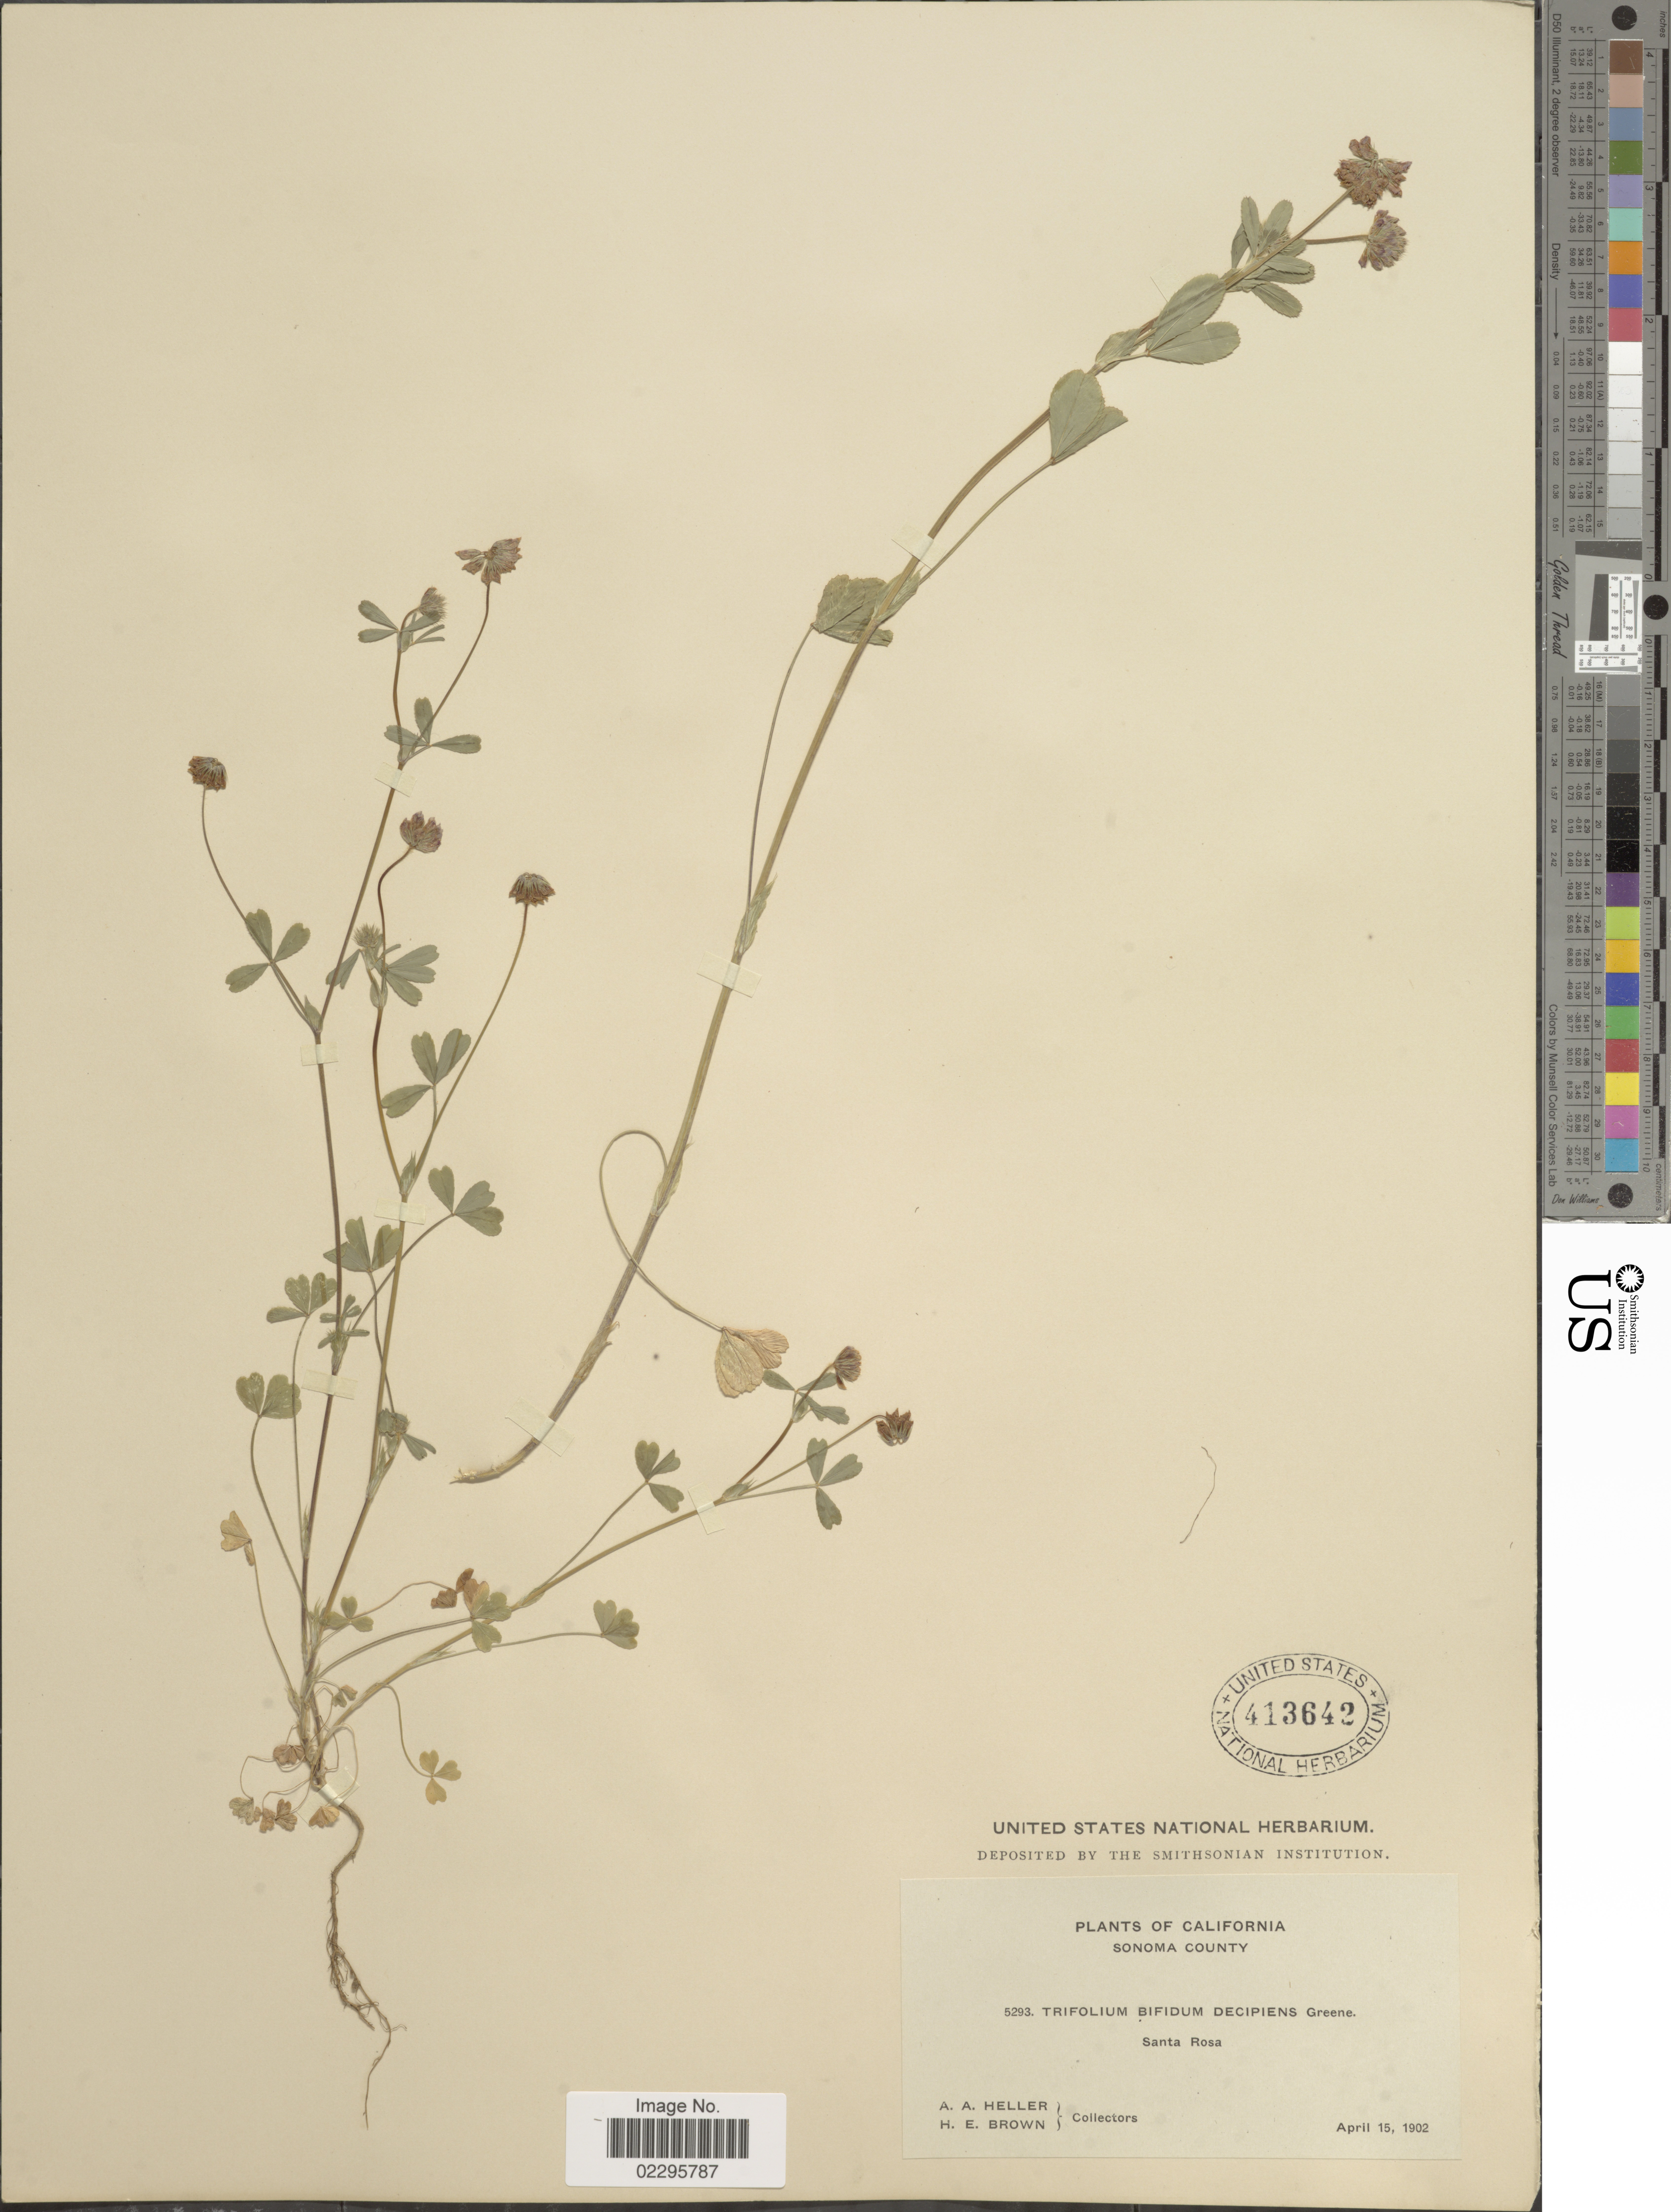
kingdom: Plantae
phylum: Tracheophyta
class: Magnoliopsida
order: Fabales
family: Fabaceae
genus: Trifolium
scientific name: Trifolium bifidum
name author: A. Gray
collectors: A. A. Heller & H. E. Brown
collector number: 5293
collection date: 1902-04-15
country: United States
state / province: California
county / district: Sonoma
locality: Sonoma County, Santa Rosa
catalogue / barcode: US 413642